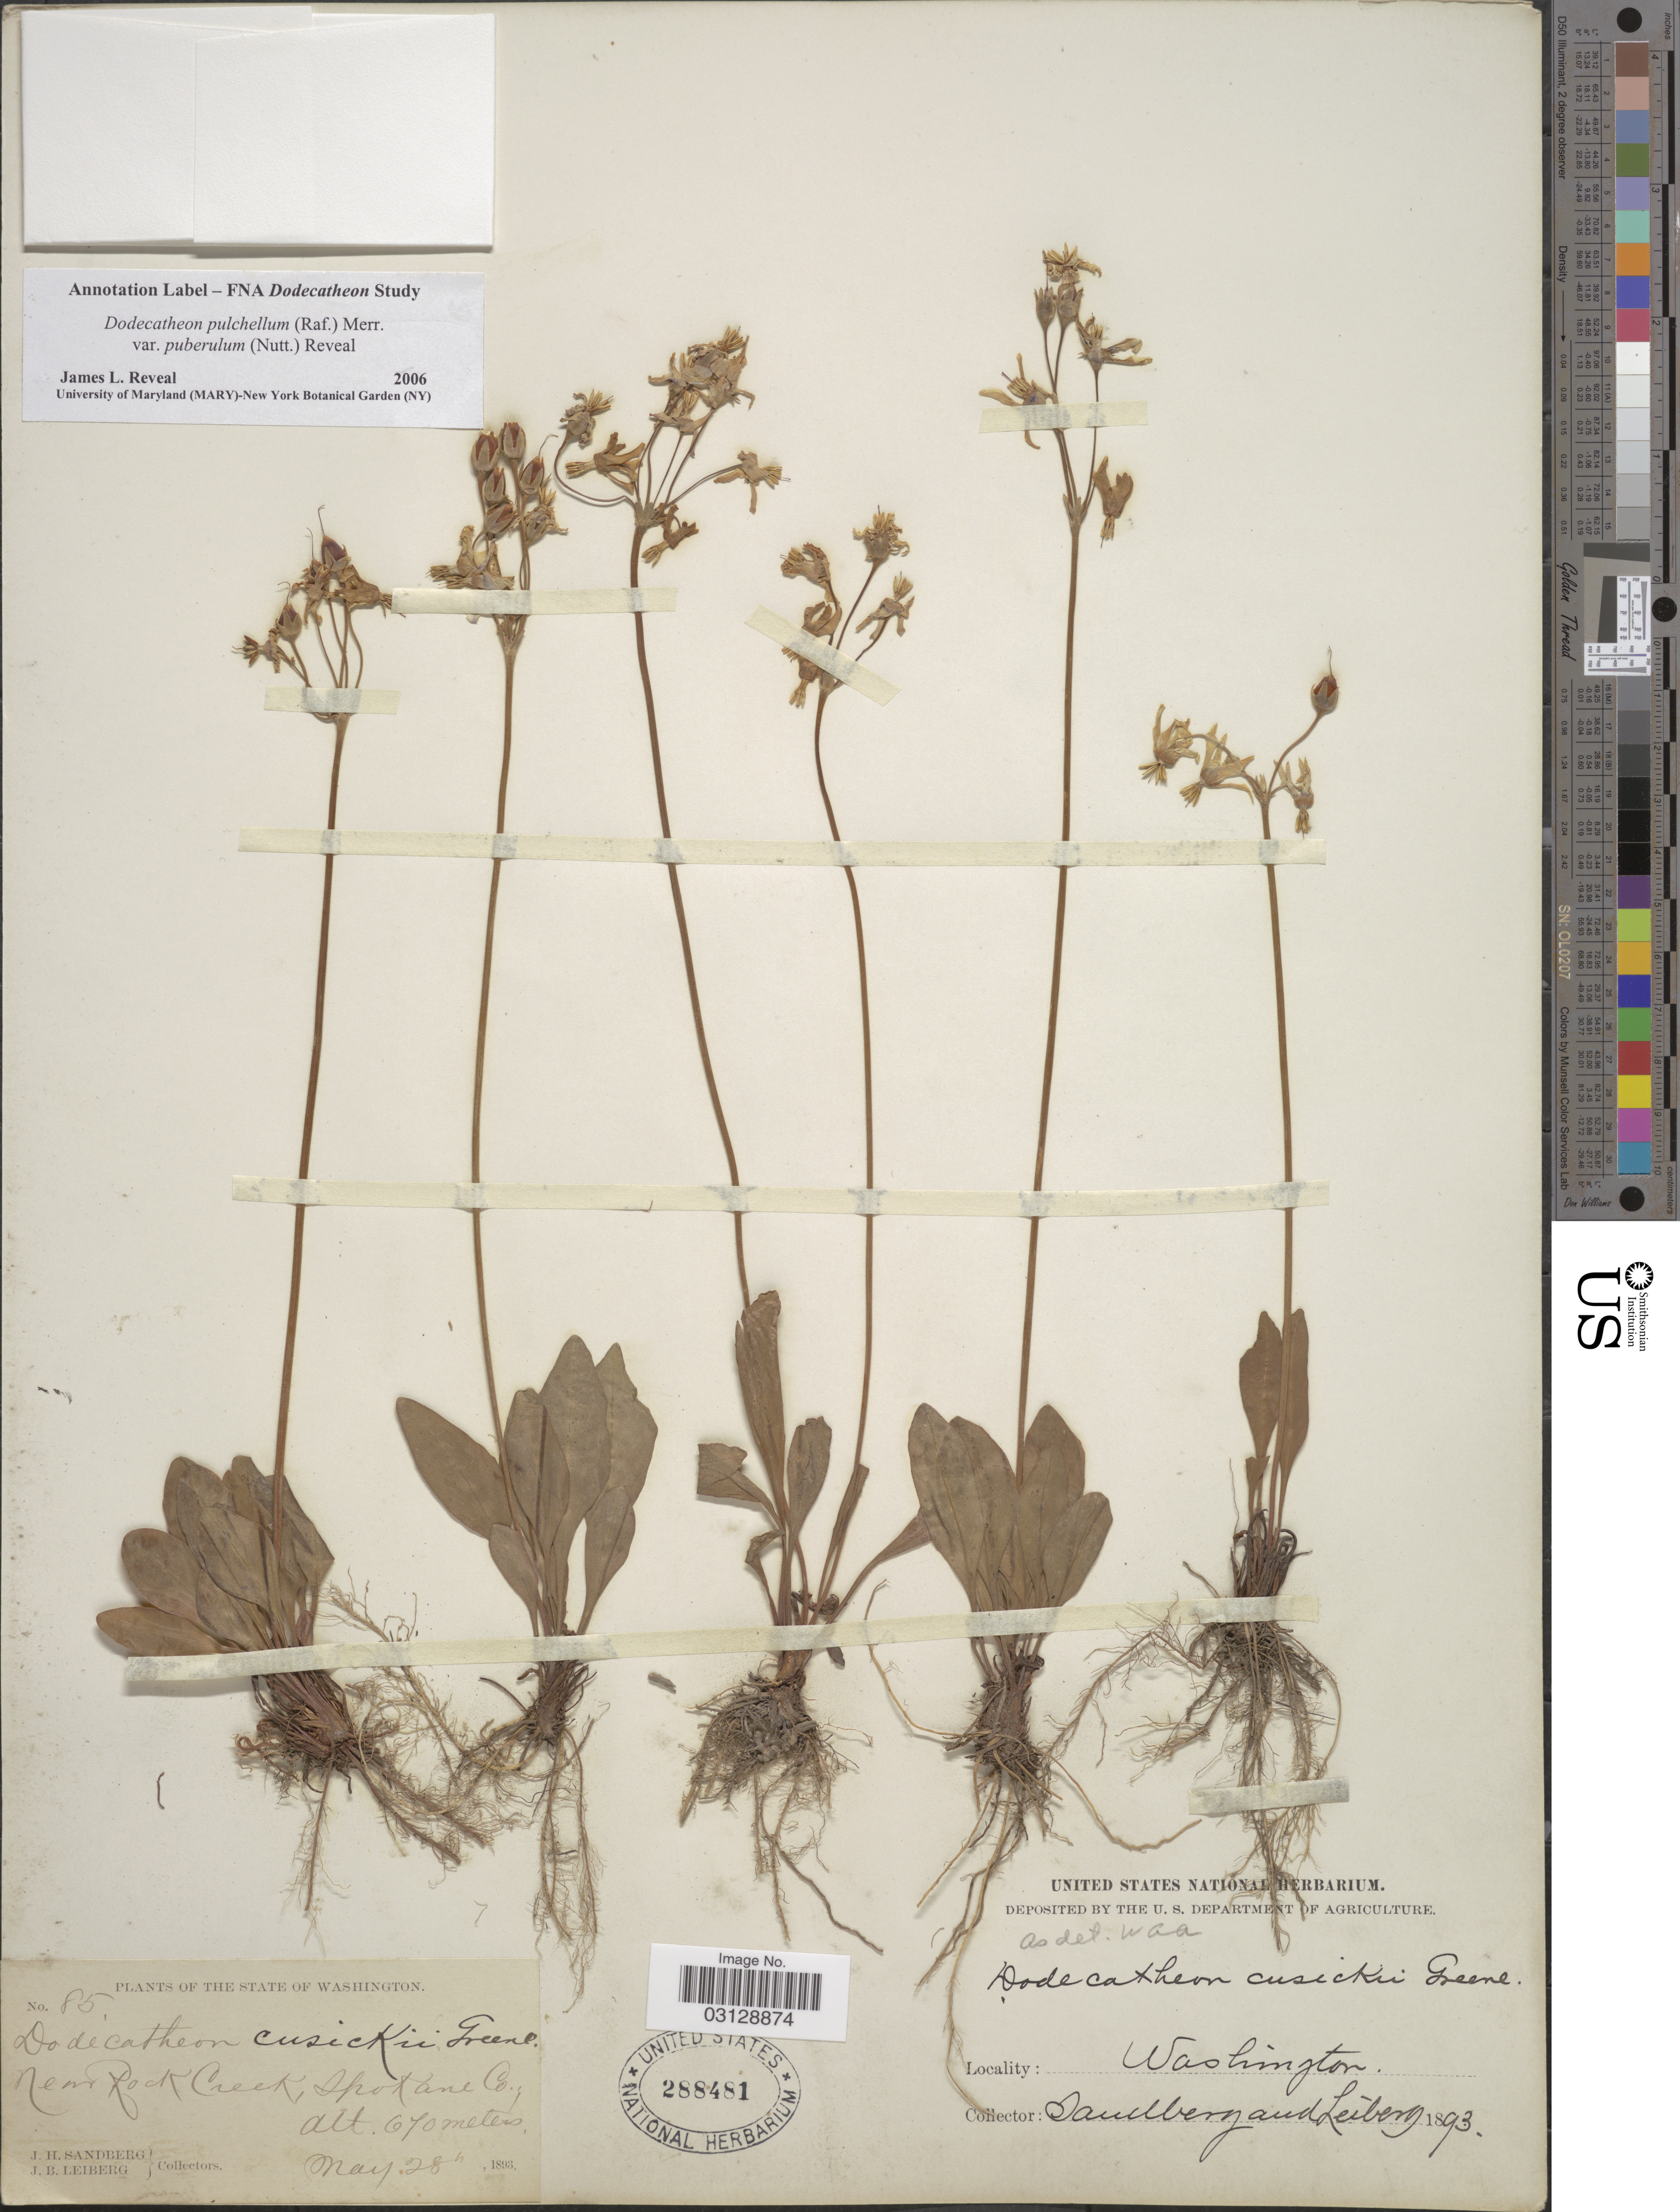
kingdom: Plantae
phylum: Tracheophyta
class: Magnoliopsida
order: Ericales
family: Primulaceae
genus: Dodecatheon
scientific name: Dodecatheon pulchellum var. cusickii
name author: (Greene) Reveal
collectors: J. H. Sandberg & J. B. Leiberg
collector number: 85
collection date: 1893-05-28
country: United States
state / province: Washington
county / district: Spokane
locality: New Rock Creek, Spokane Co.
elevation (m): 670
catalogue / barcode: US 288481